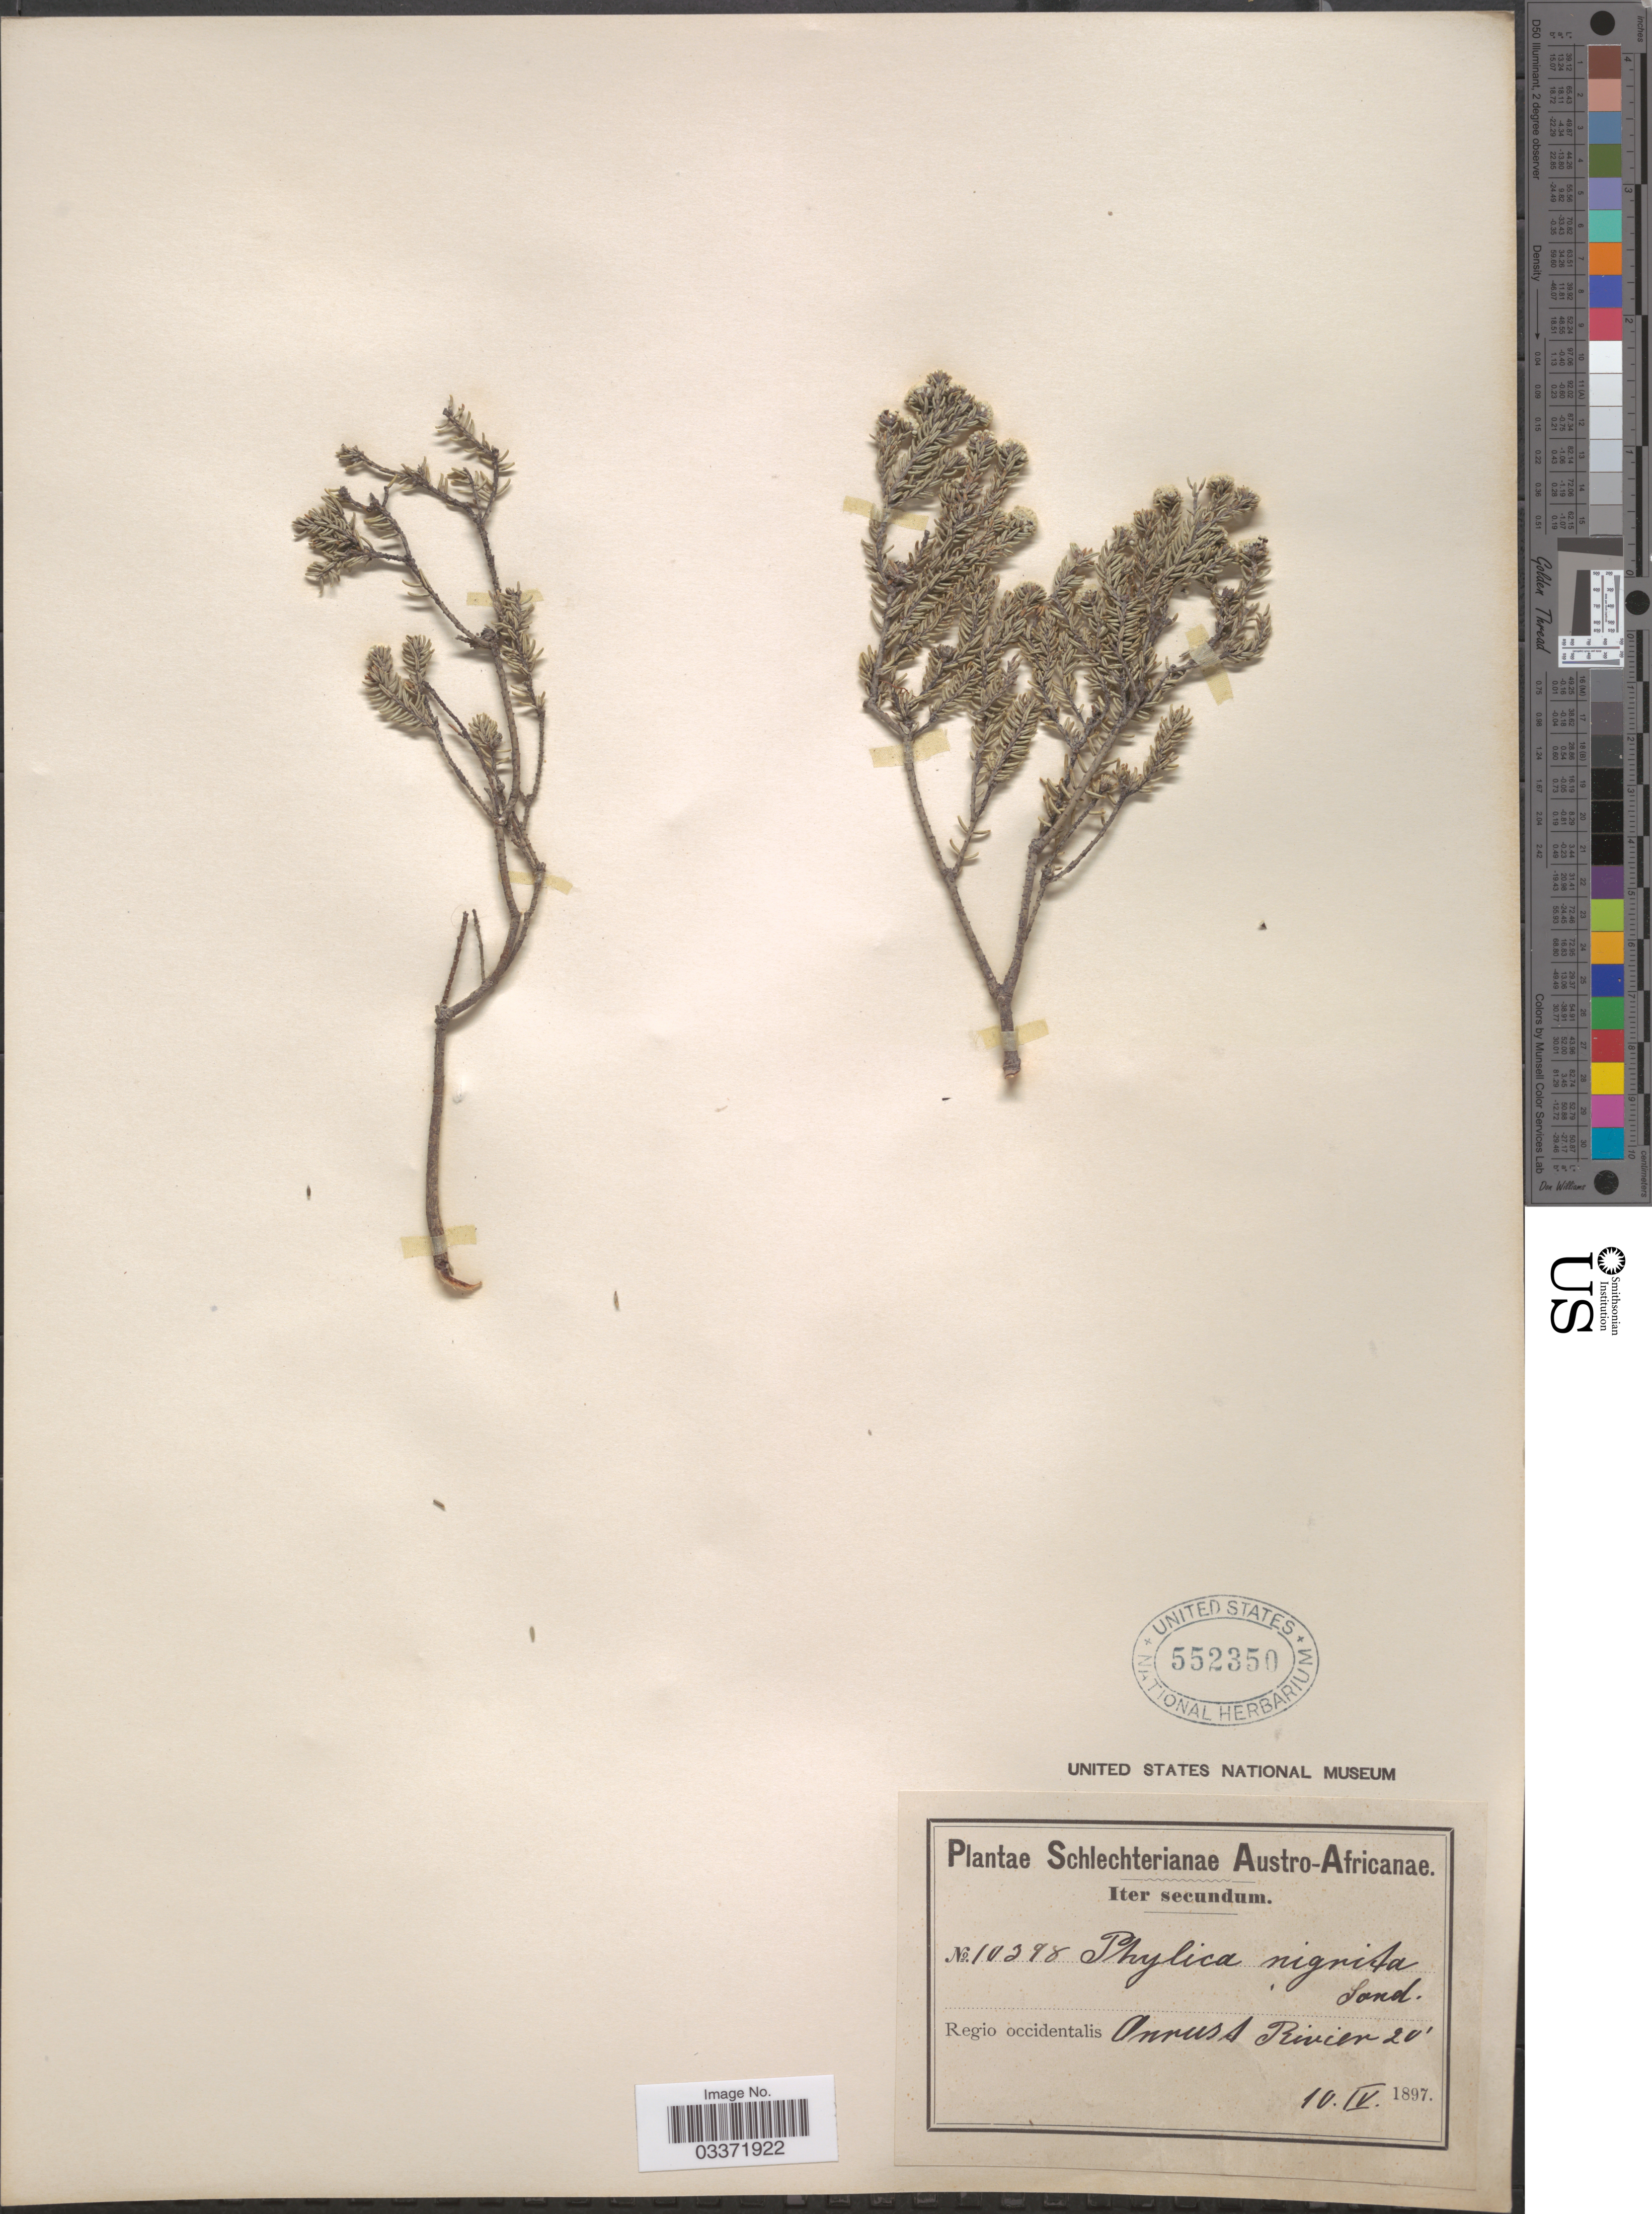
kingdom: Plantae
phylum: Tracheophyta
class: Magnoliopsida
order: Rosales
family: Rhamnaceae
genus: Phylica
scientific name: Phylica nigrita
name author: Sond.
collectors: Schlechter, --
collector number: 10398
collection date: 1897-04-10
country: South Africa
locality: Austro-Africanae. Regio occidentalis Onrust Rivier.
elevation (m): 6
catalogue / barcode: US 552350